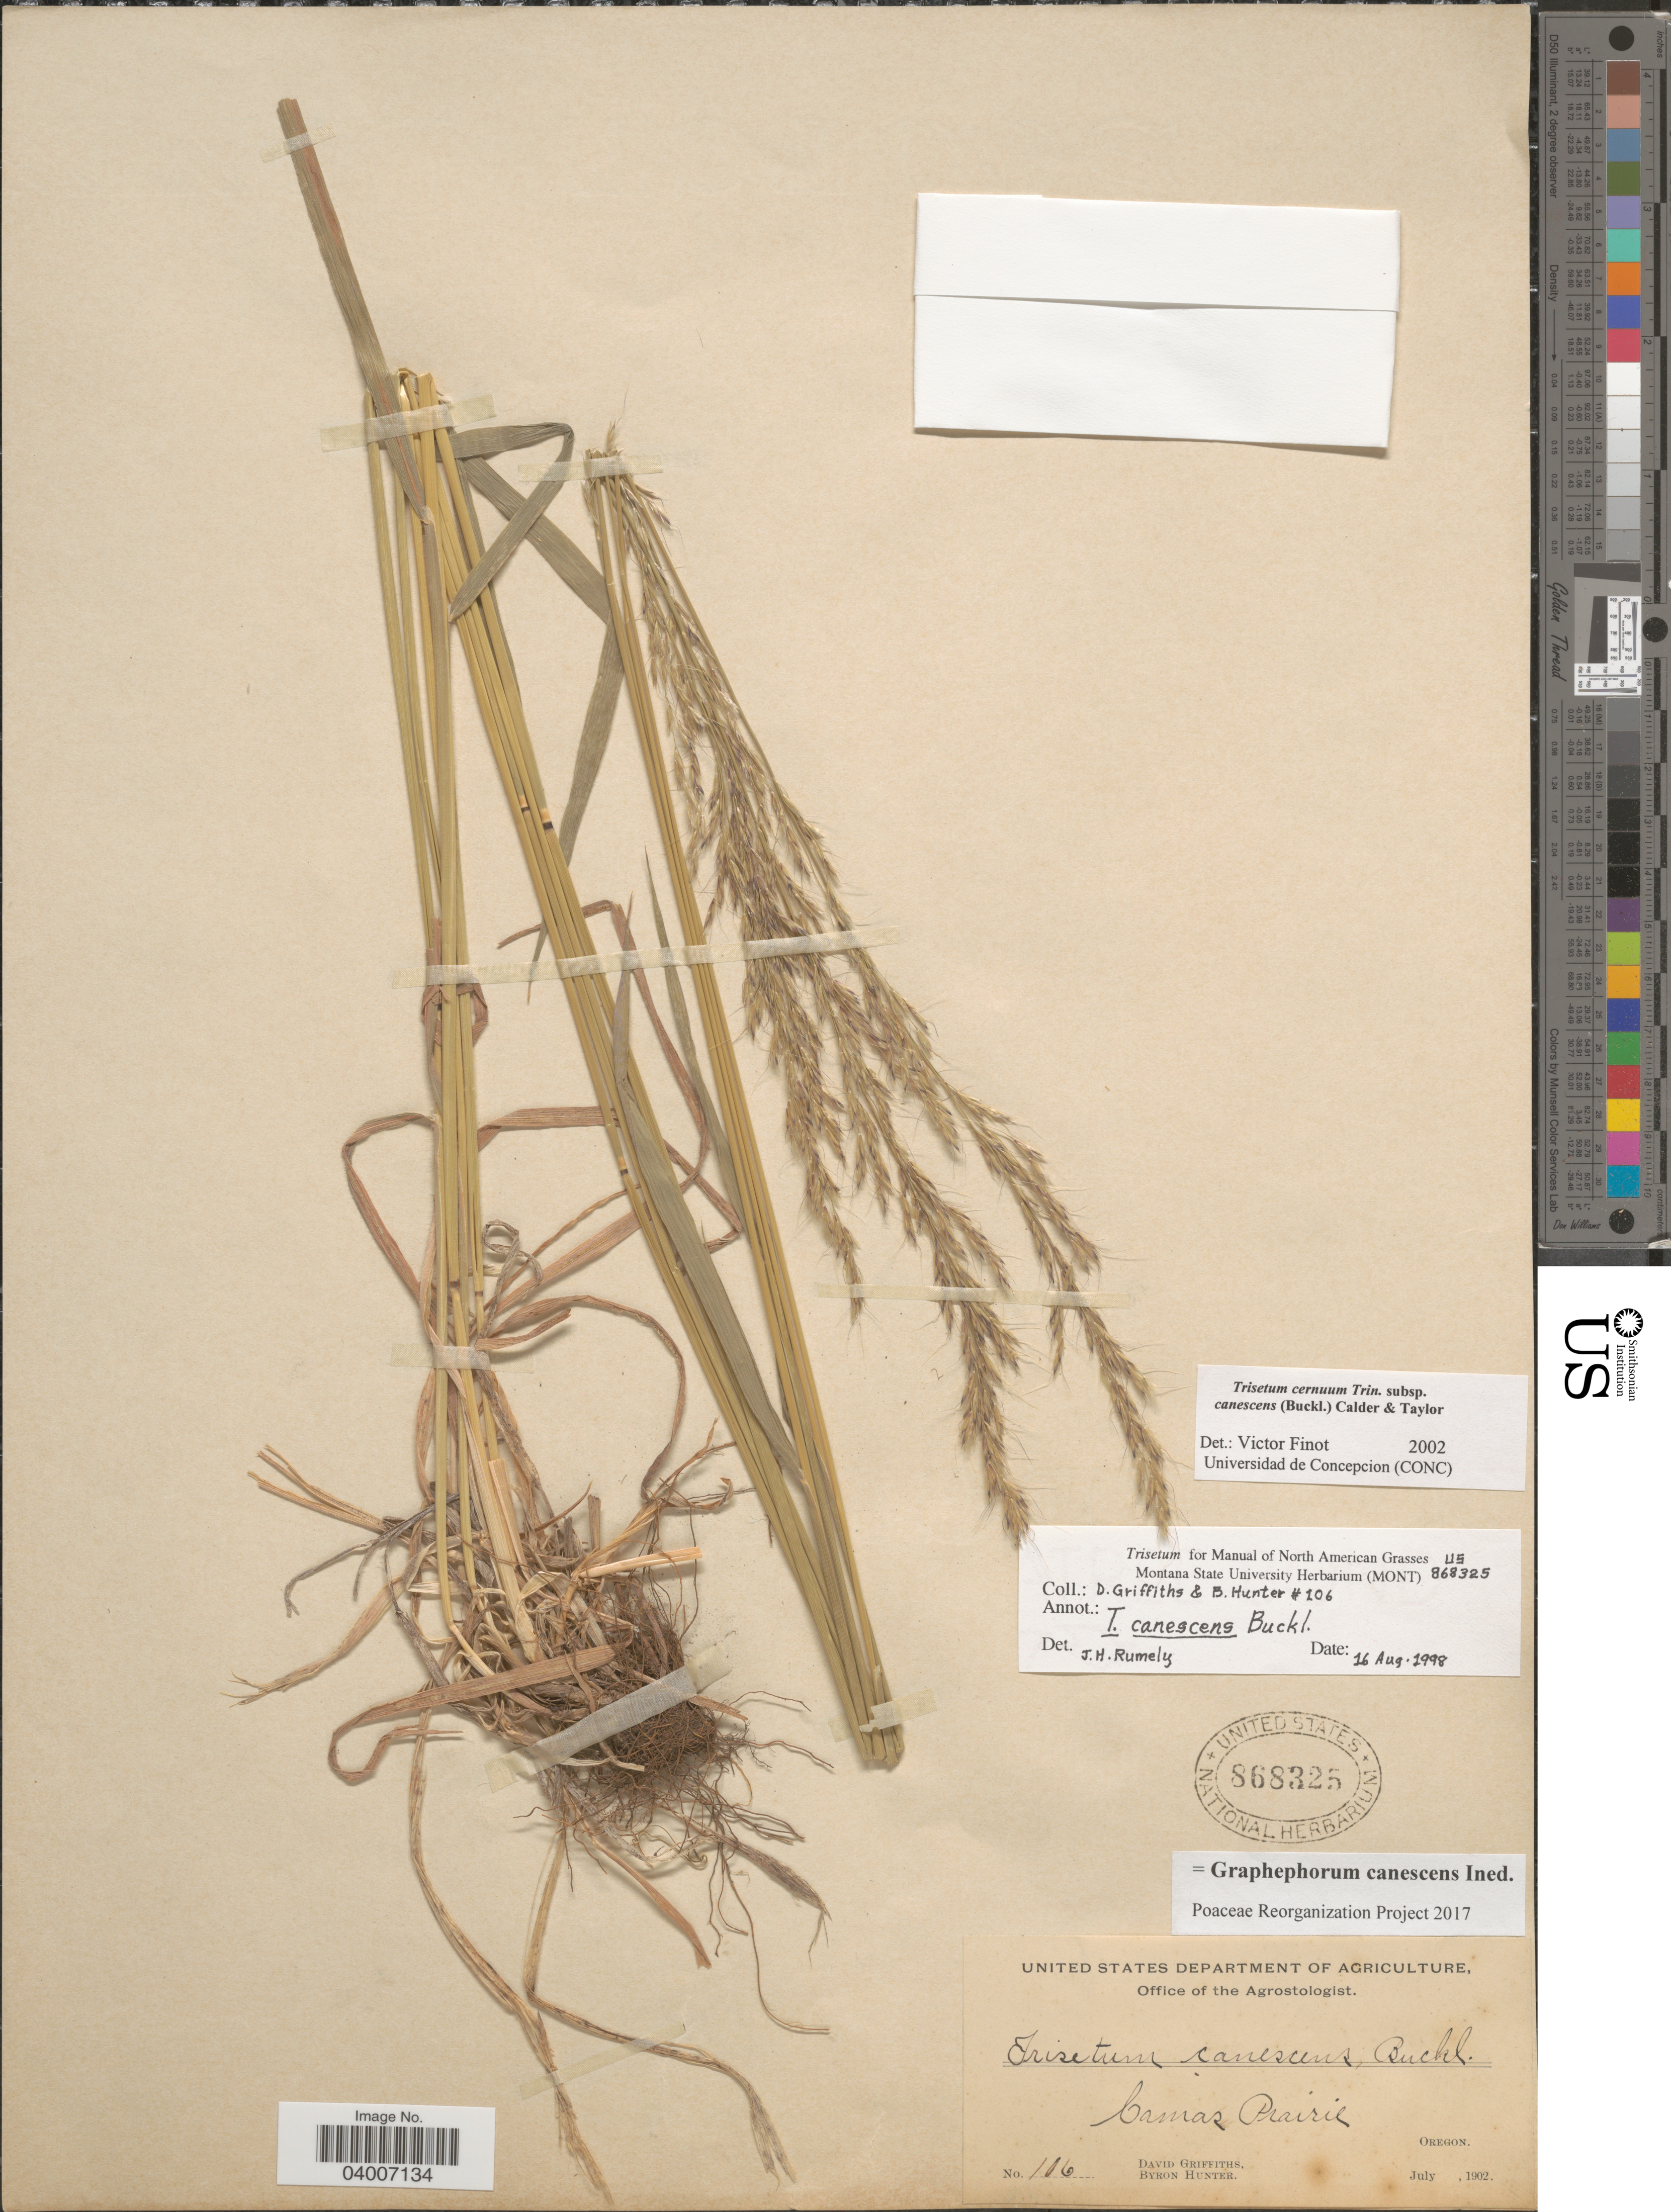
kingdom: Plantae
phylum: Tracheophyta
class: Liliopsida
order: Poales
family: Poaceae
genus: Graphephorum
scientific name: Graphephorum canescens ined.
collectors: D. Griffiths & B. Hunter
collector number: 106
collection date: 1902-07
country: United States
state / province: Oregon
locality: Camas Prairie.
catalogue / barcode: US 868325